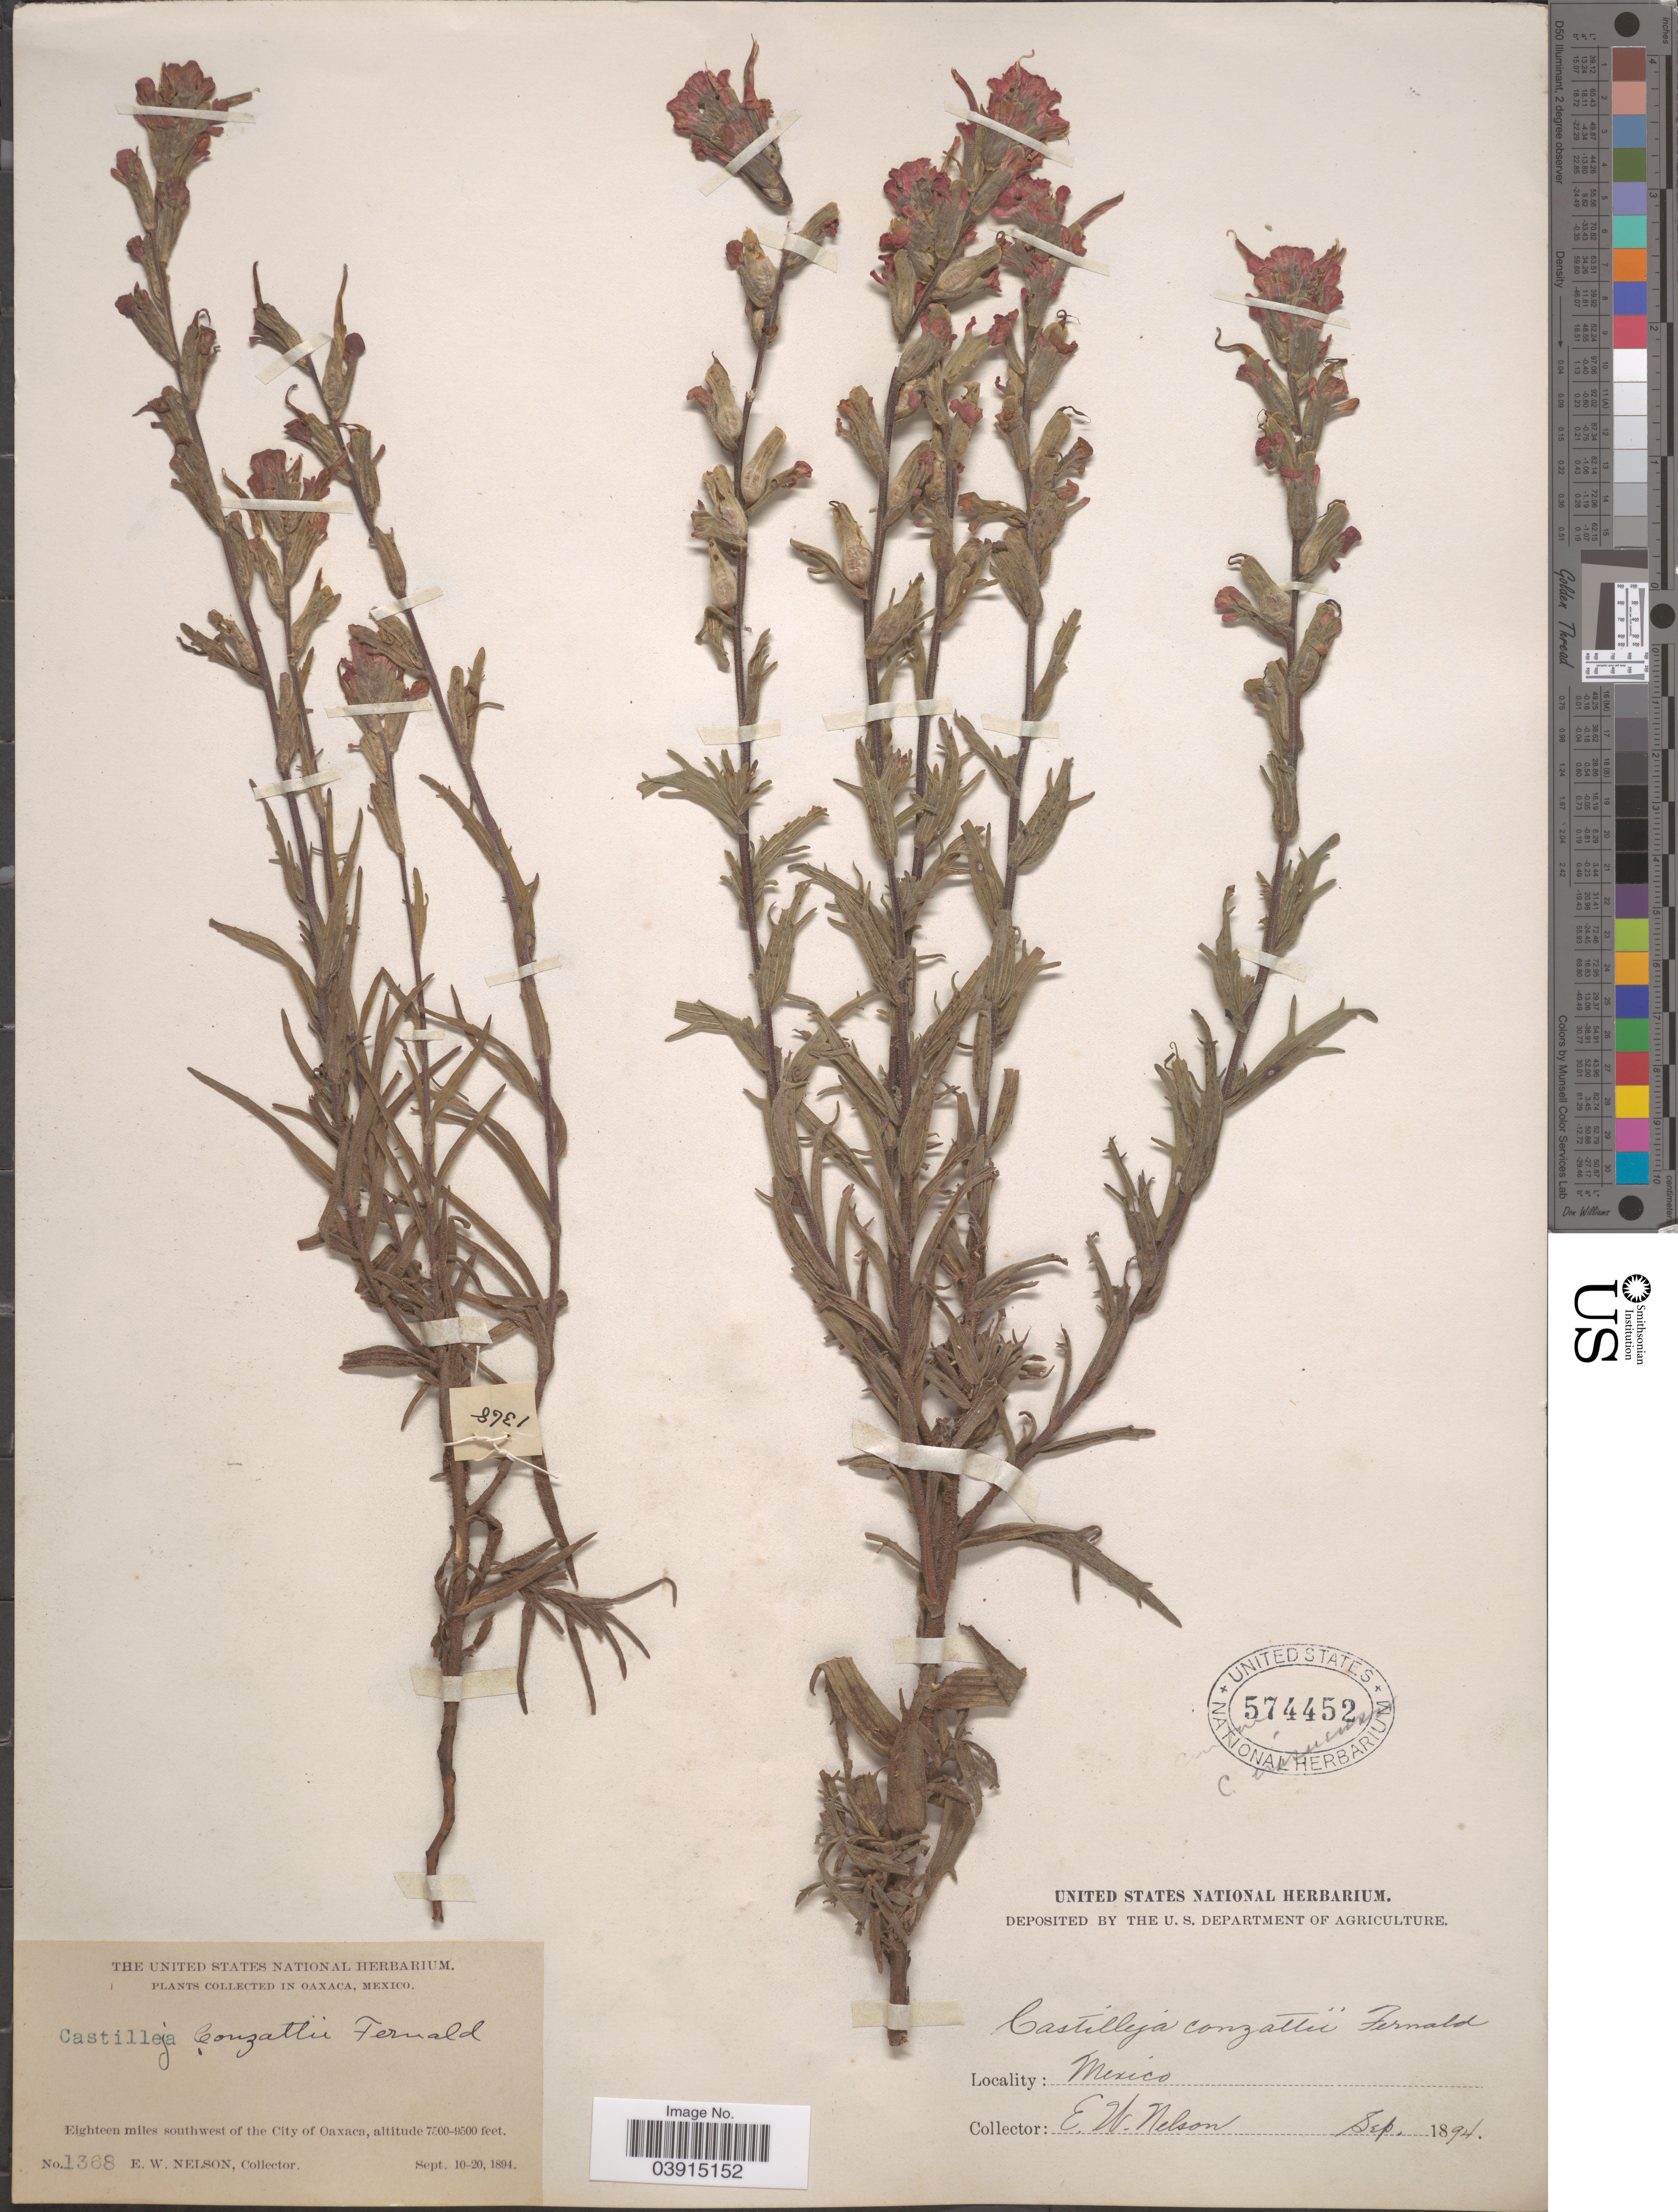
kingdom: Plantae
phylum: Tracheophyta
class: Magnoliopsida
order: Lamiales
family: Orobanchaceae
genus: Castilleja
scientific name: Castilleja conzattii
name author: Fernald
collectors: E. W. Nelson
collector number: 1368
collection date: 1894-09-10/1894-09-20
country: Mexico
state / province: Oaxaca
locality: Eighteen miles southwest of the City of Oaxaca.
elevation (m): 2286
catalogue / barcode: US 574452